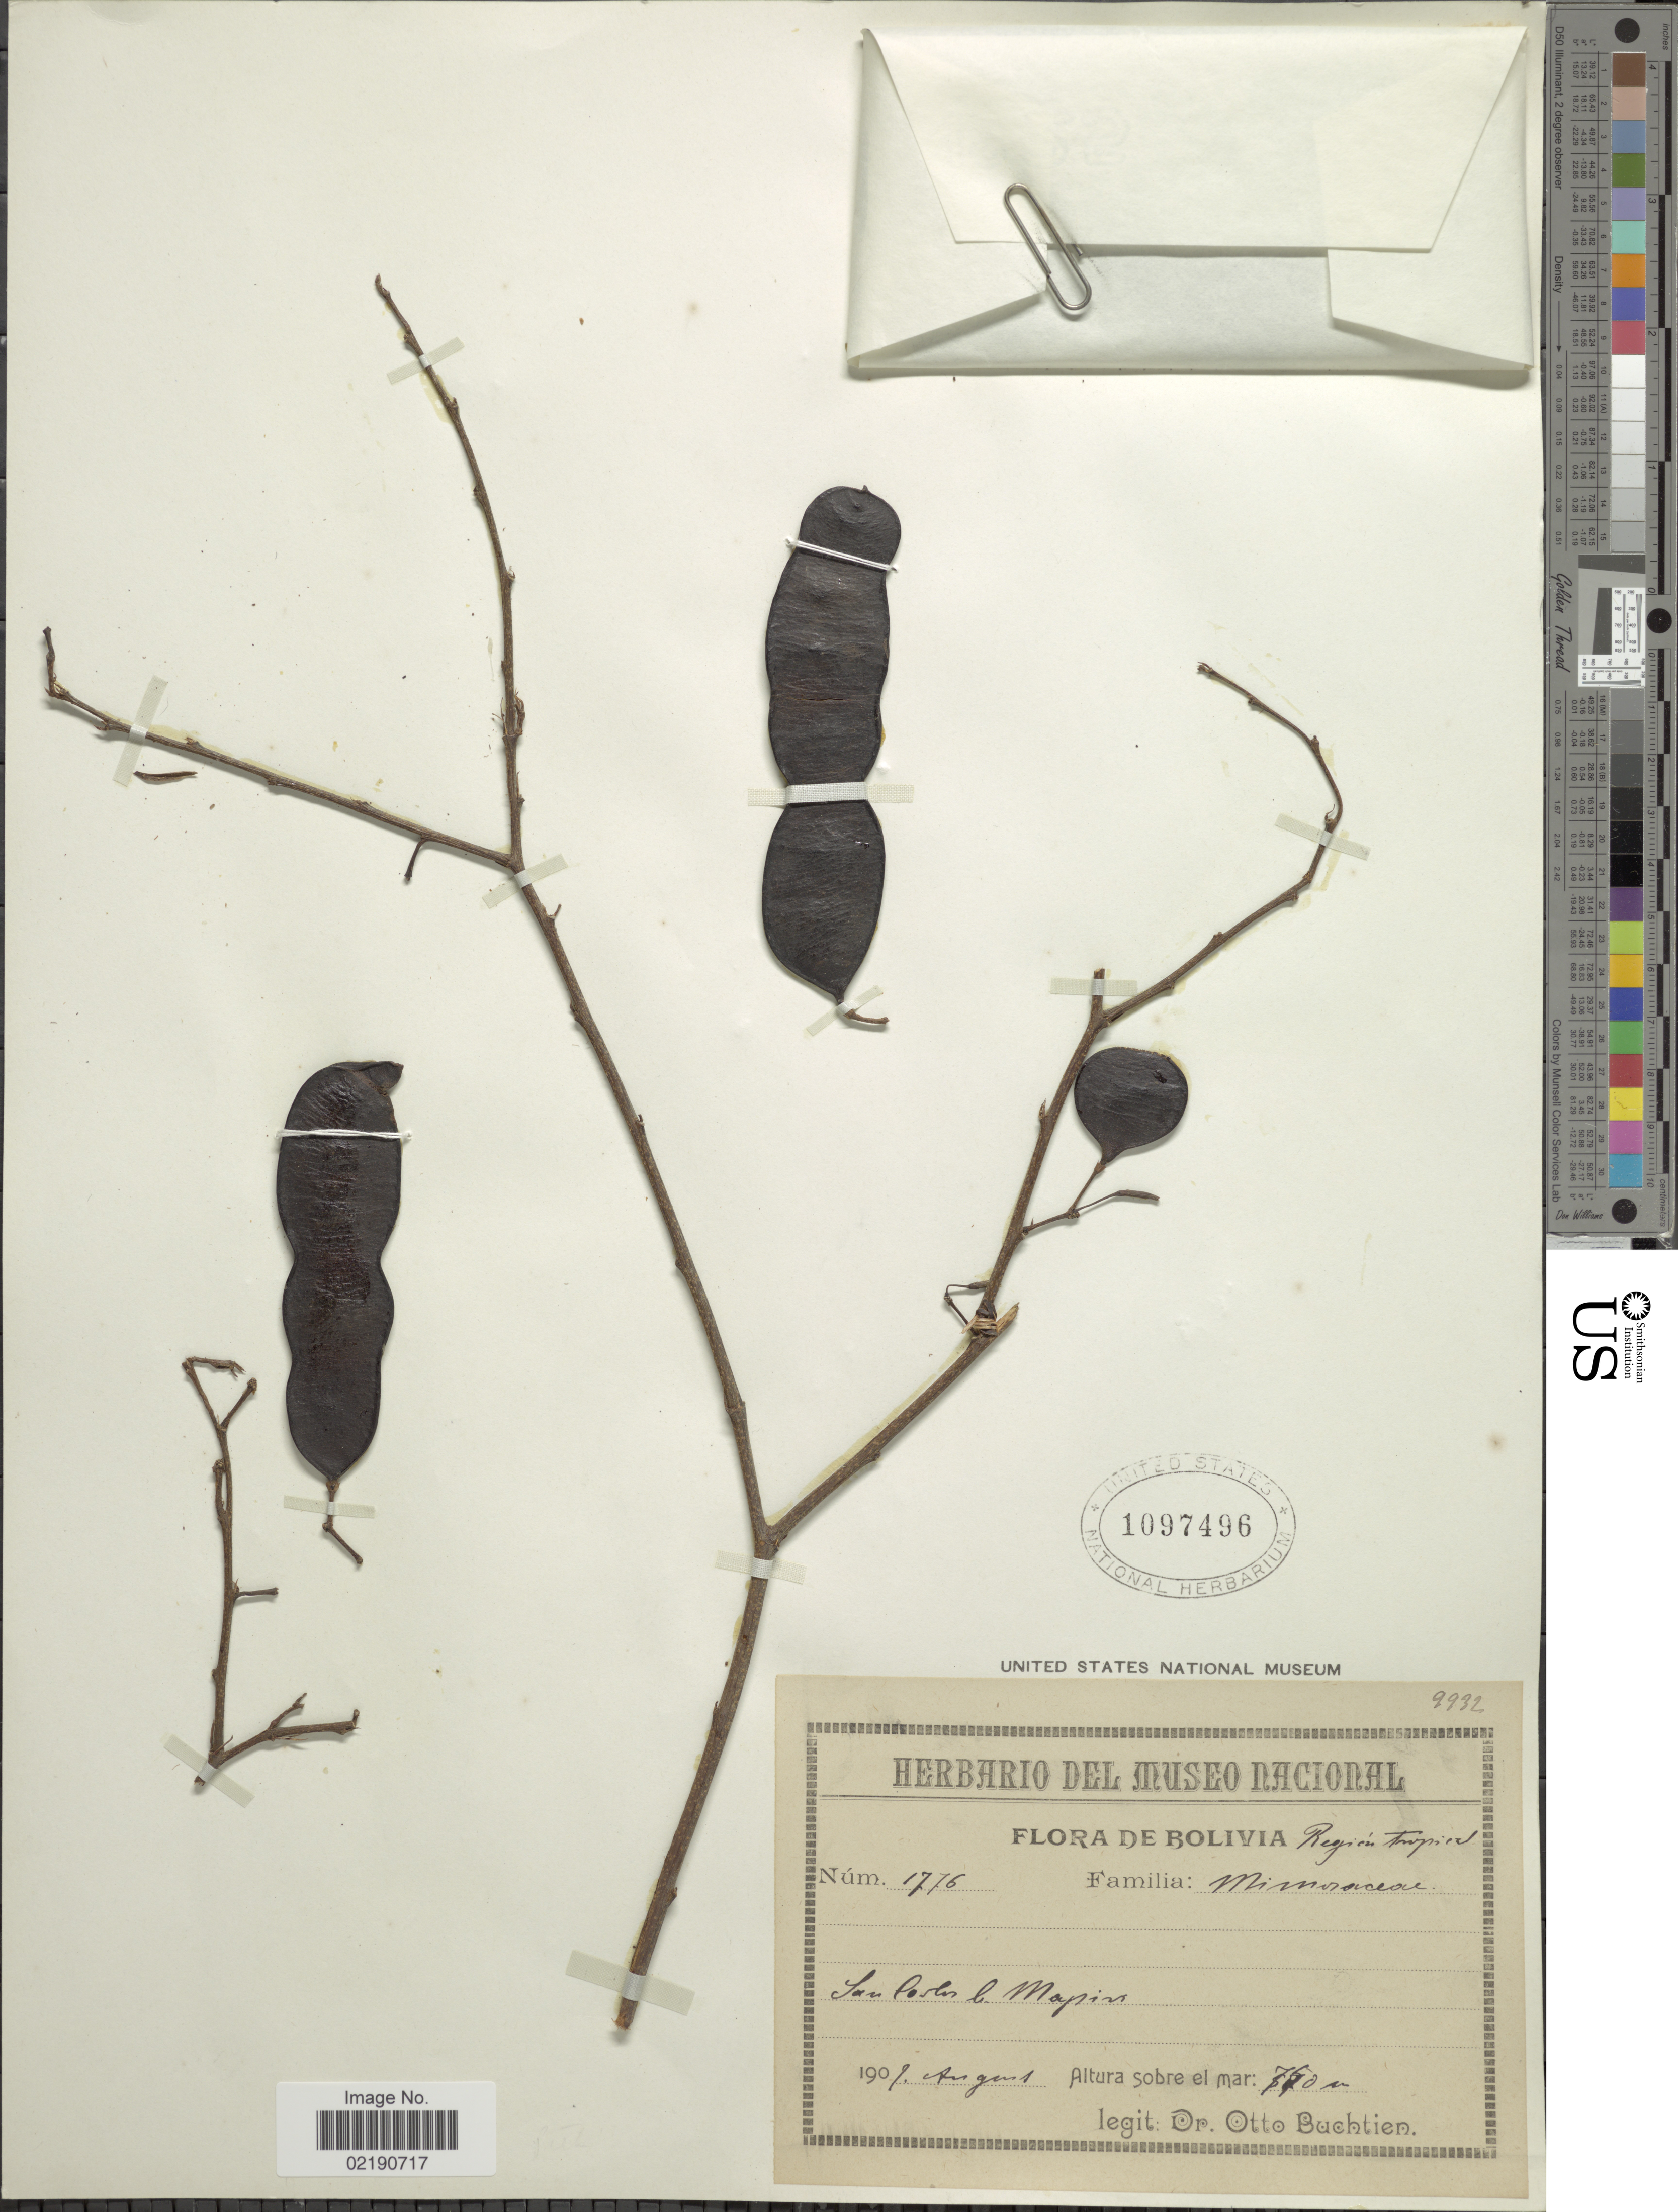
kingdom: Plantae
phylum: Tracheophyta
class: Magnoliopsida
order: Fabales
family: Fabaceae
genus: Inga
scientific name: Inga sp.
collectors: O. Buchtien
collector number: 1776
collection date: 1907-08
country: Bolivia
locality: San Carlos b Mapiri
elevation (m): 750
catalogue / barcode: US 1097496